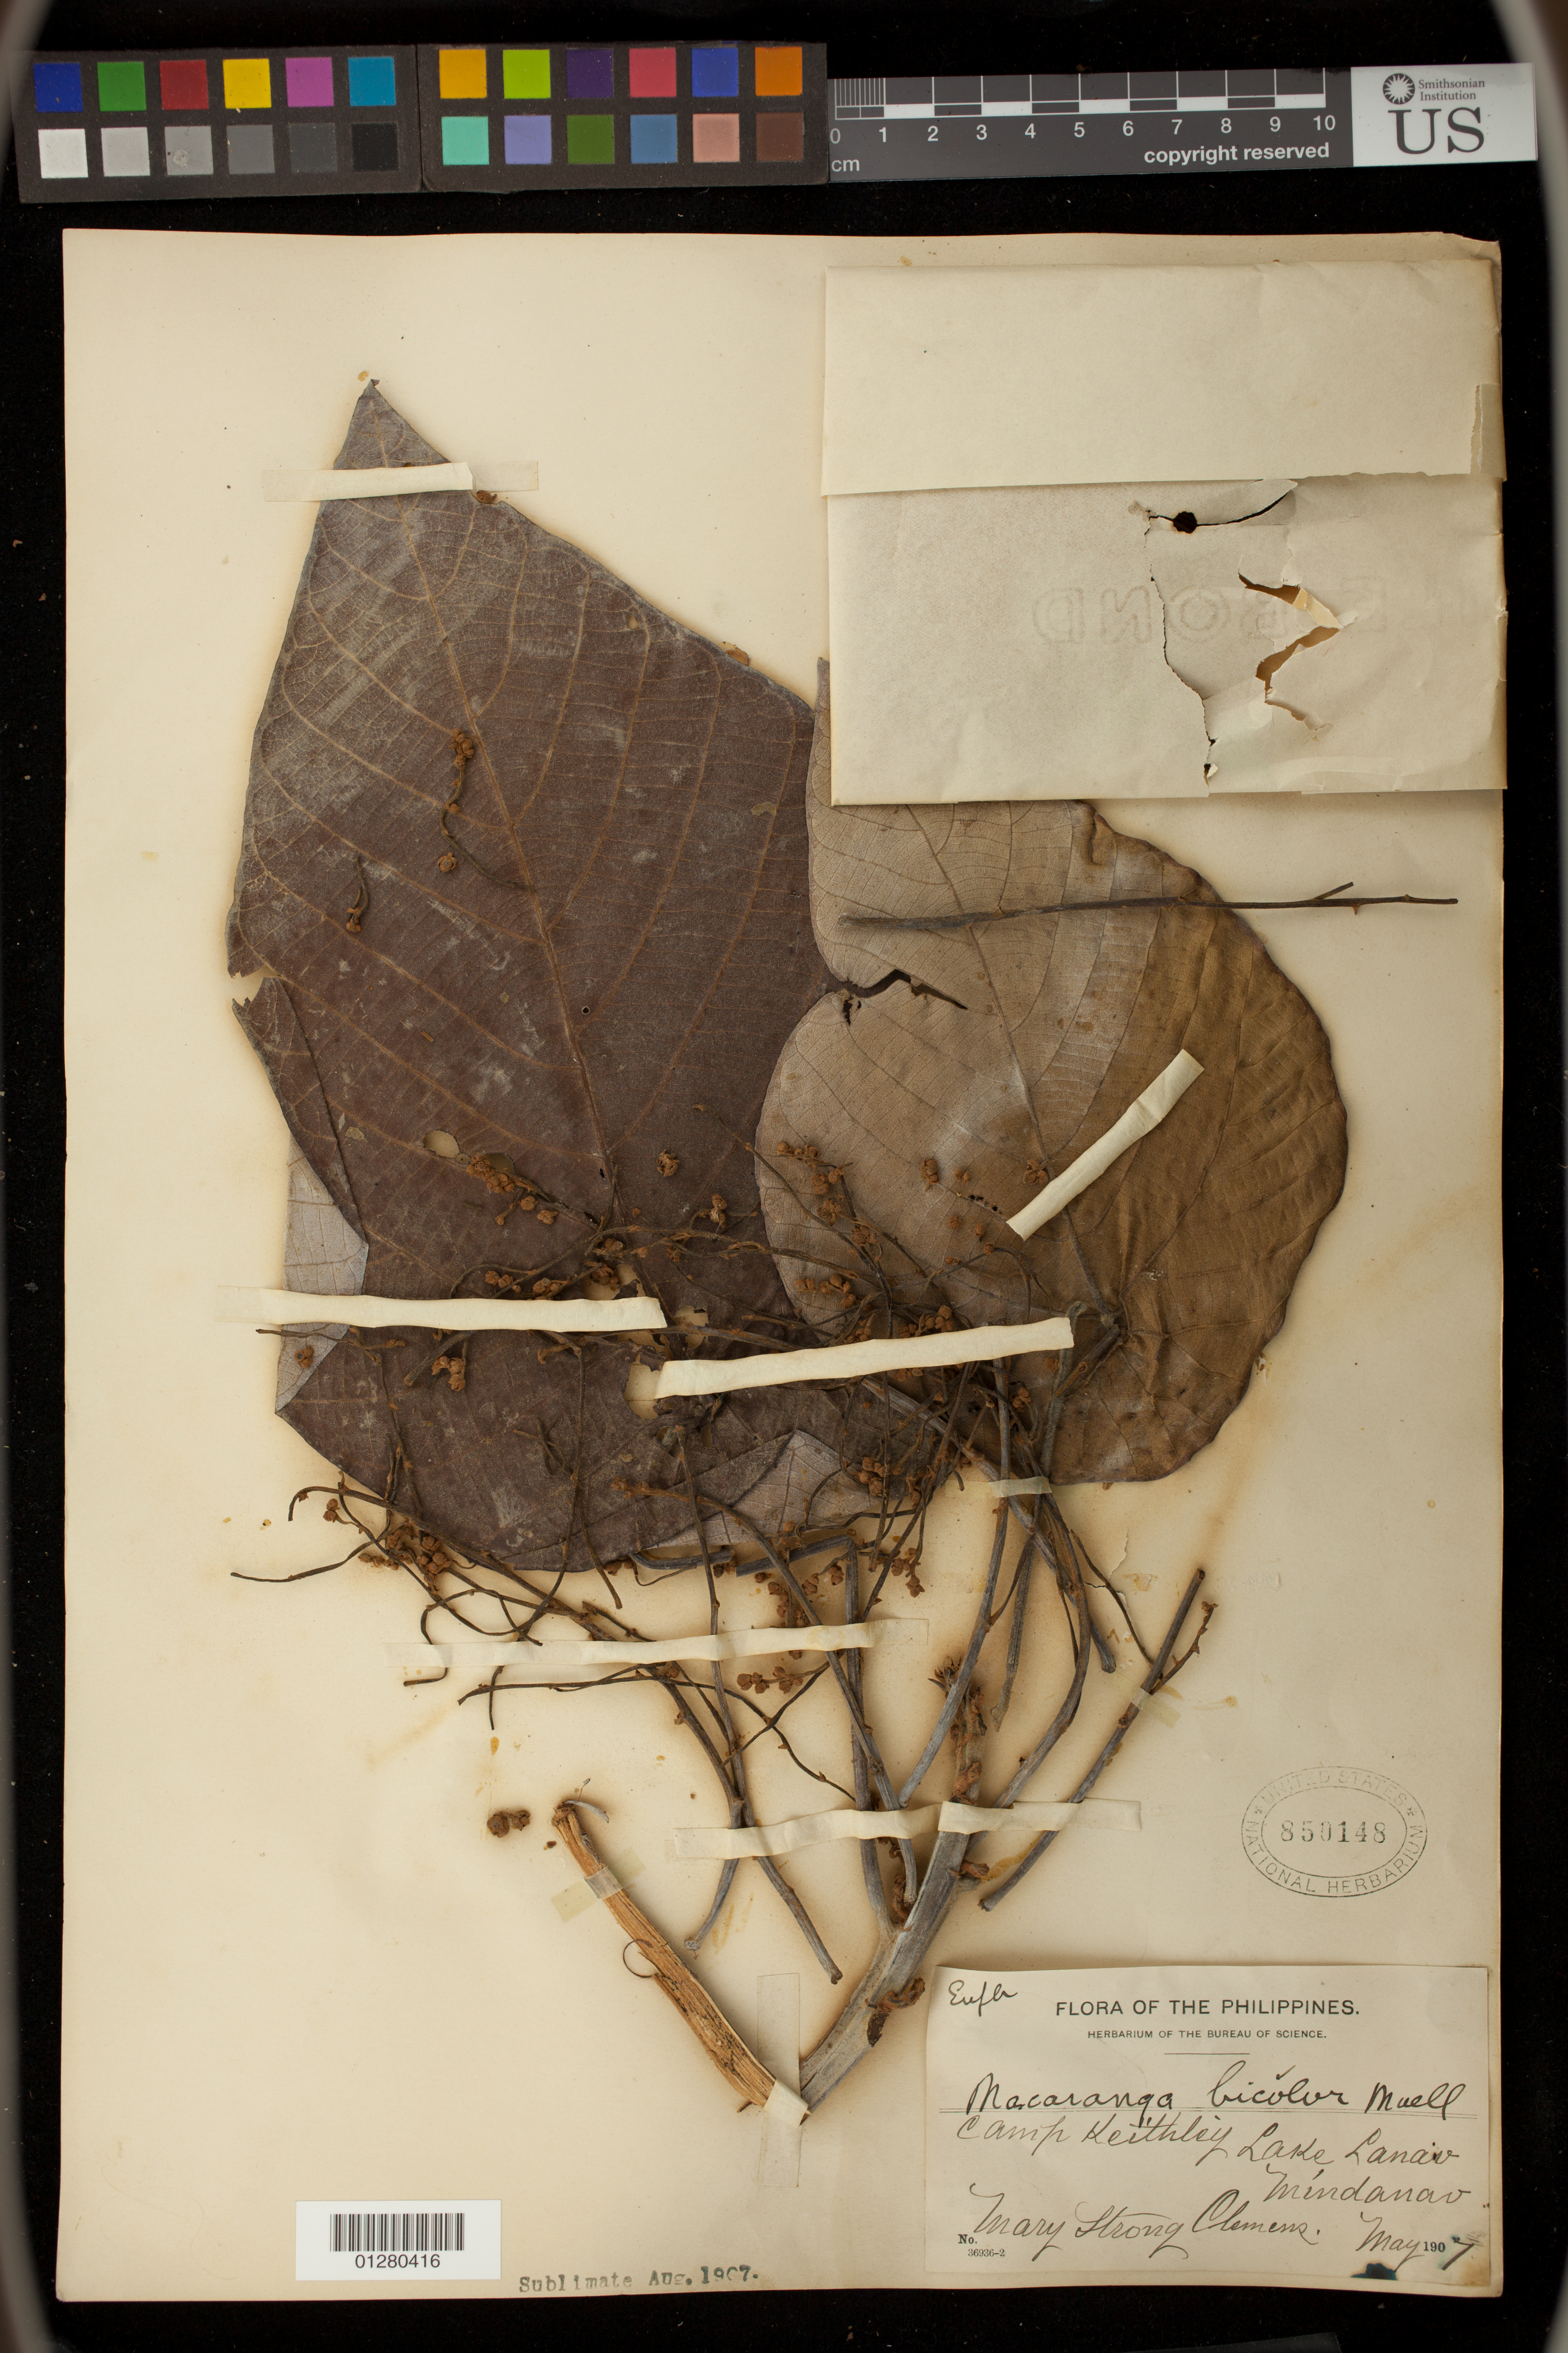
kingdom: Plantae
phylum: Tracheophyta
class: Magnoliopsida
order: Malpighiales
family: Euphorbiaceae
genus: Macaranga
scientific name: Macaranga bicolor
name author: Müll. Arg.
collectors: M. S. Clemens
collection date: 1907-05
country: Philippines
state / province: Muslim Mindanao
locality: Camp Keithley,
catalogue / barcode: US 850148